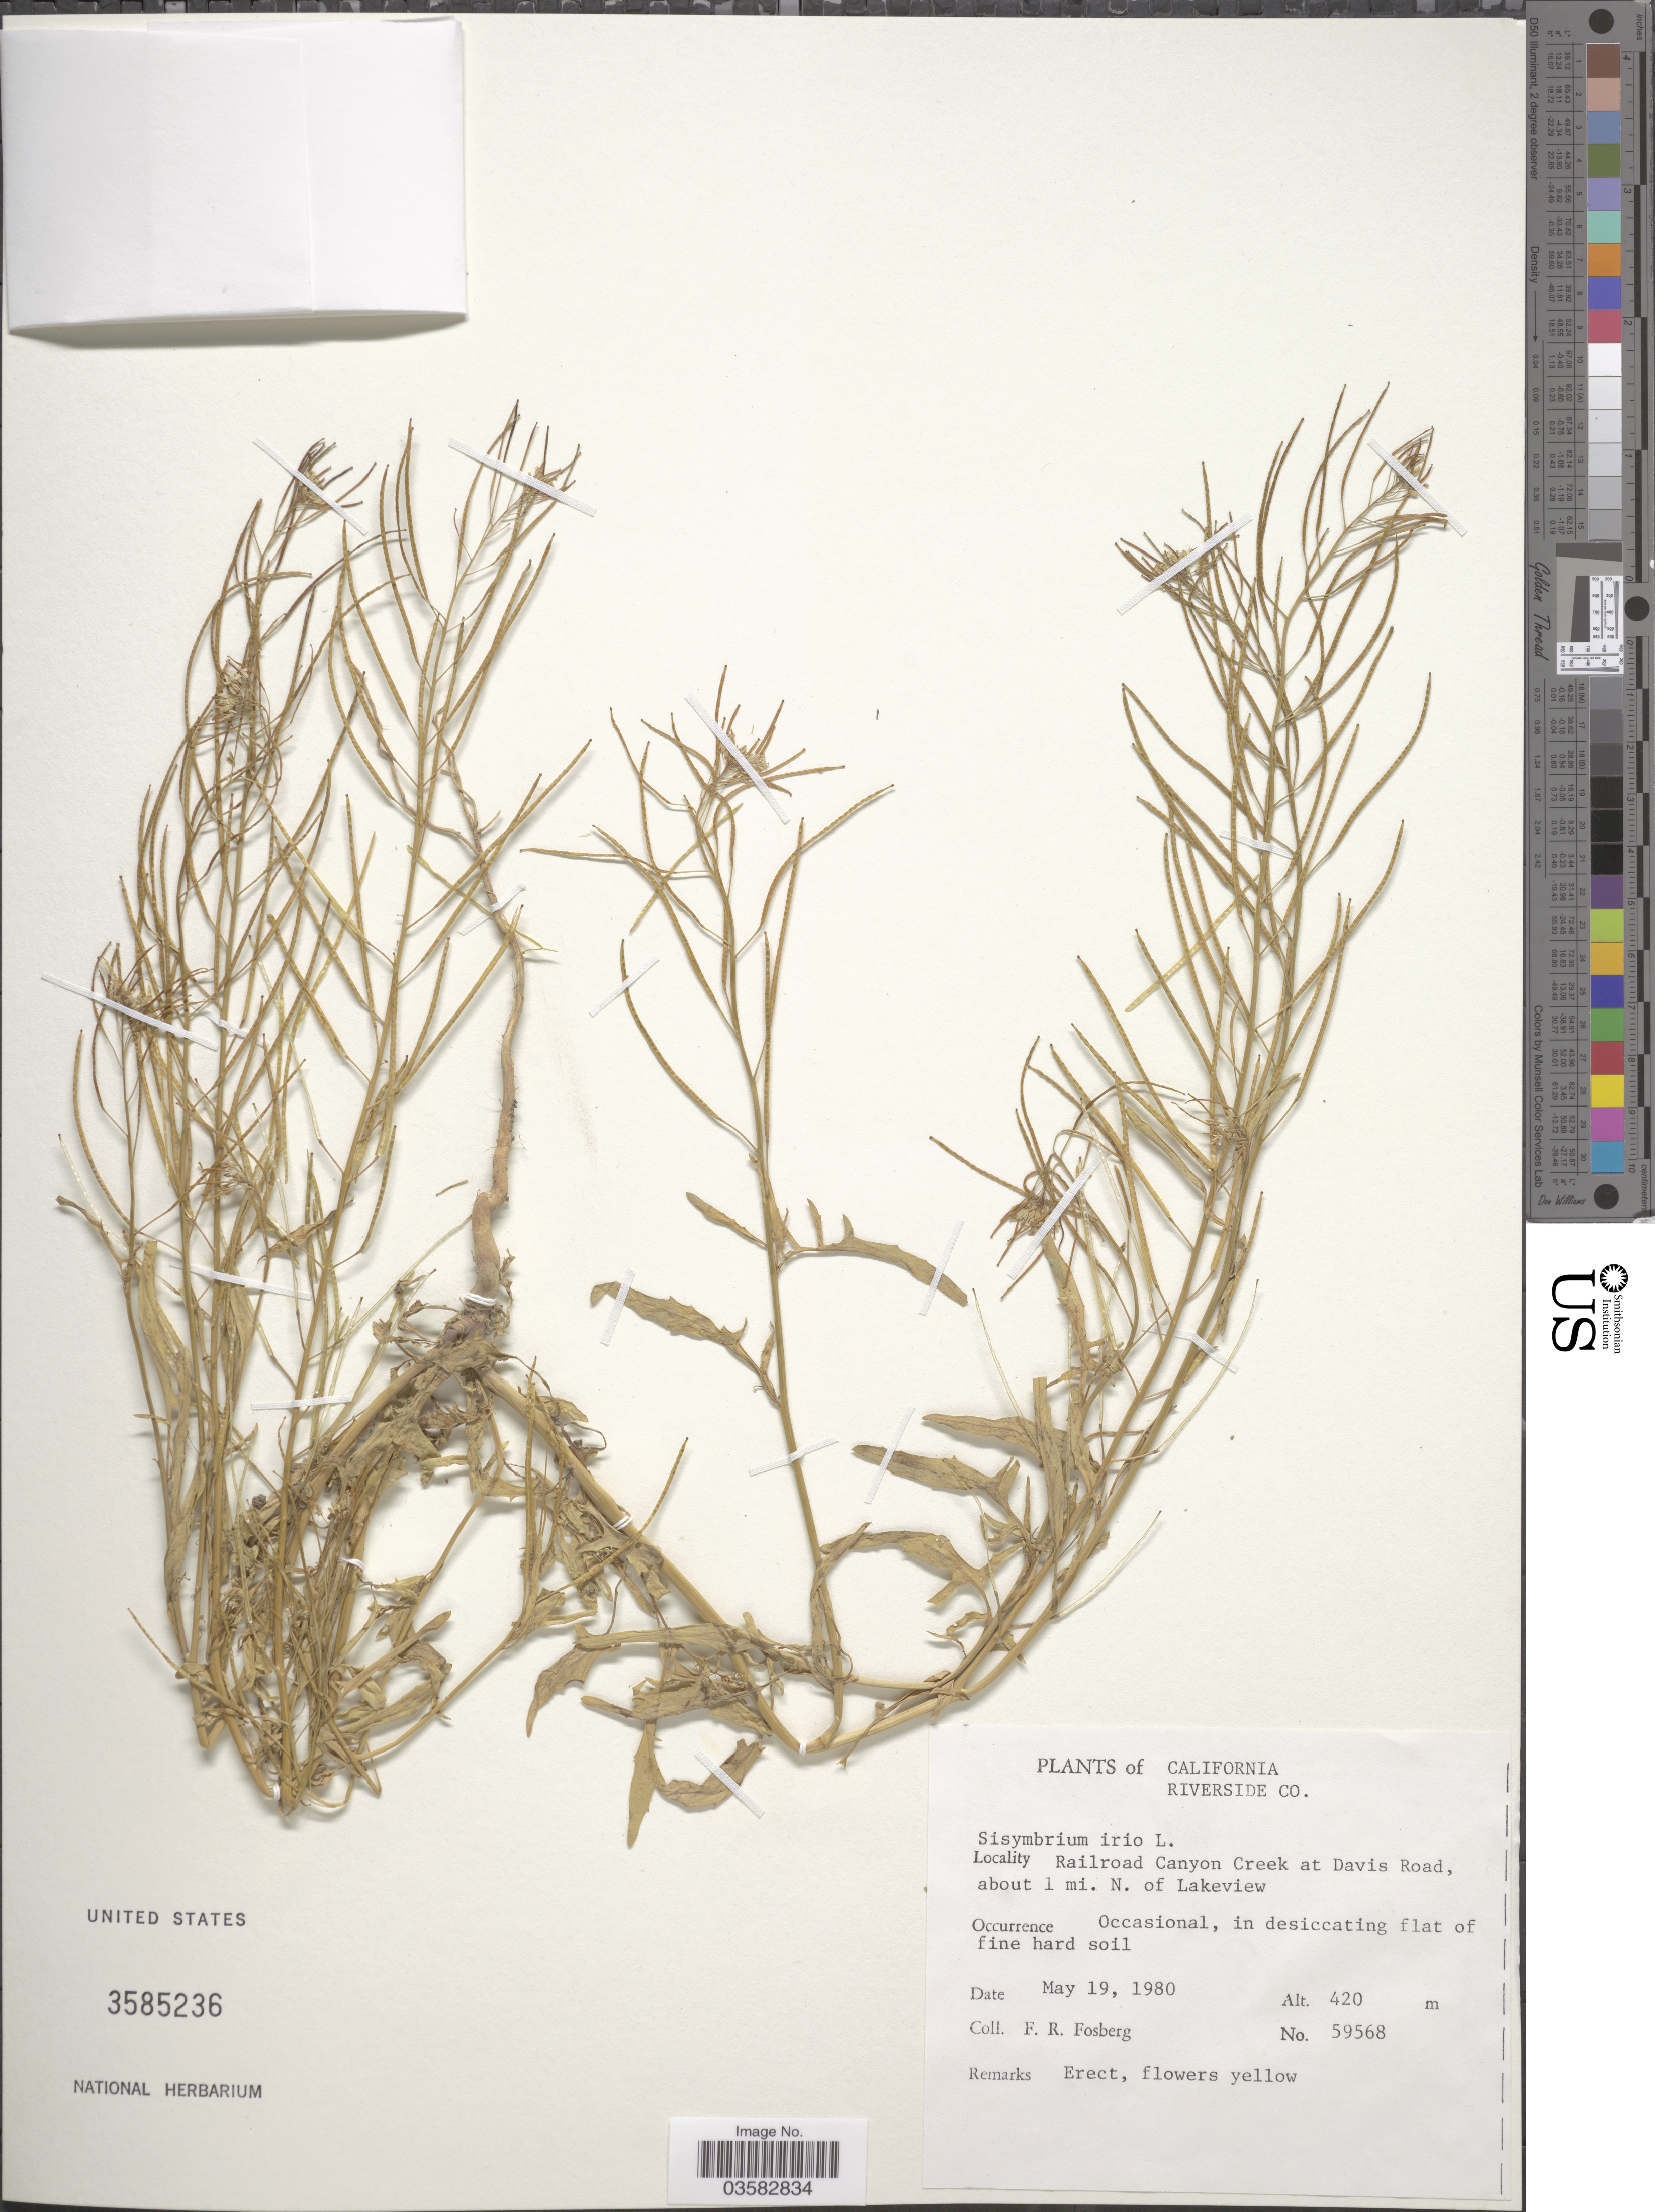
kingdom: Plantae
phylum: Tracheophyta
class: Magnoliopsida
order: Brassicales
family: Brassicaceae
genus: Sisymbrium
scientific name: Sisymbrium irio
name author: L.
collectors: F. R. Fosberg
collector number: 59568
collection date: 1980-05-19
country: United States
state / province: California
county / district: Riverside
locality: Riverside Co. Railroad Canyon Creek at Davis Road, about 1 mi. N. of Lakeview.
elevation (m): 420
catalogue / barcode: US 3585236